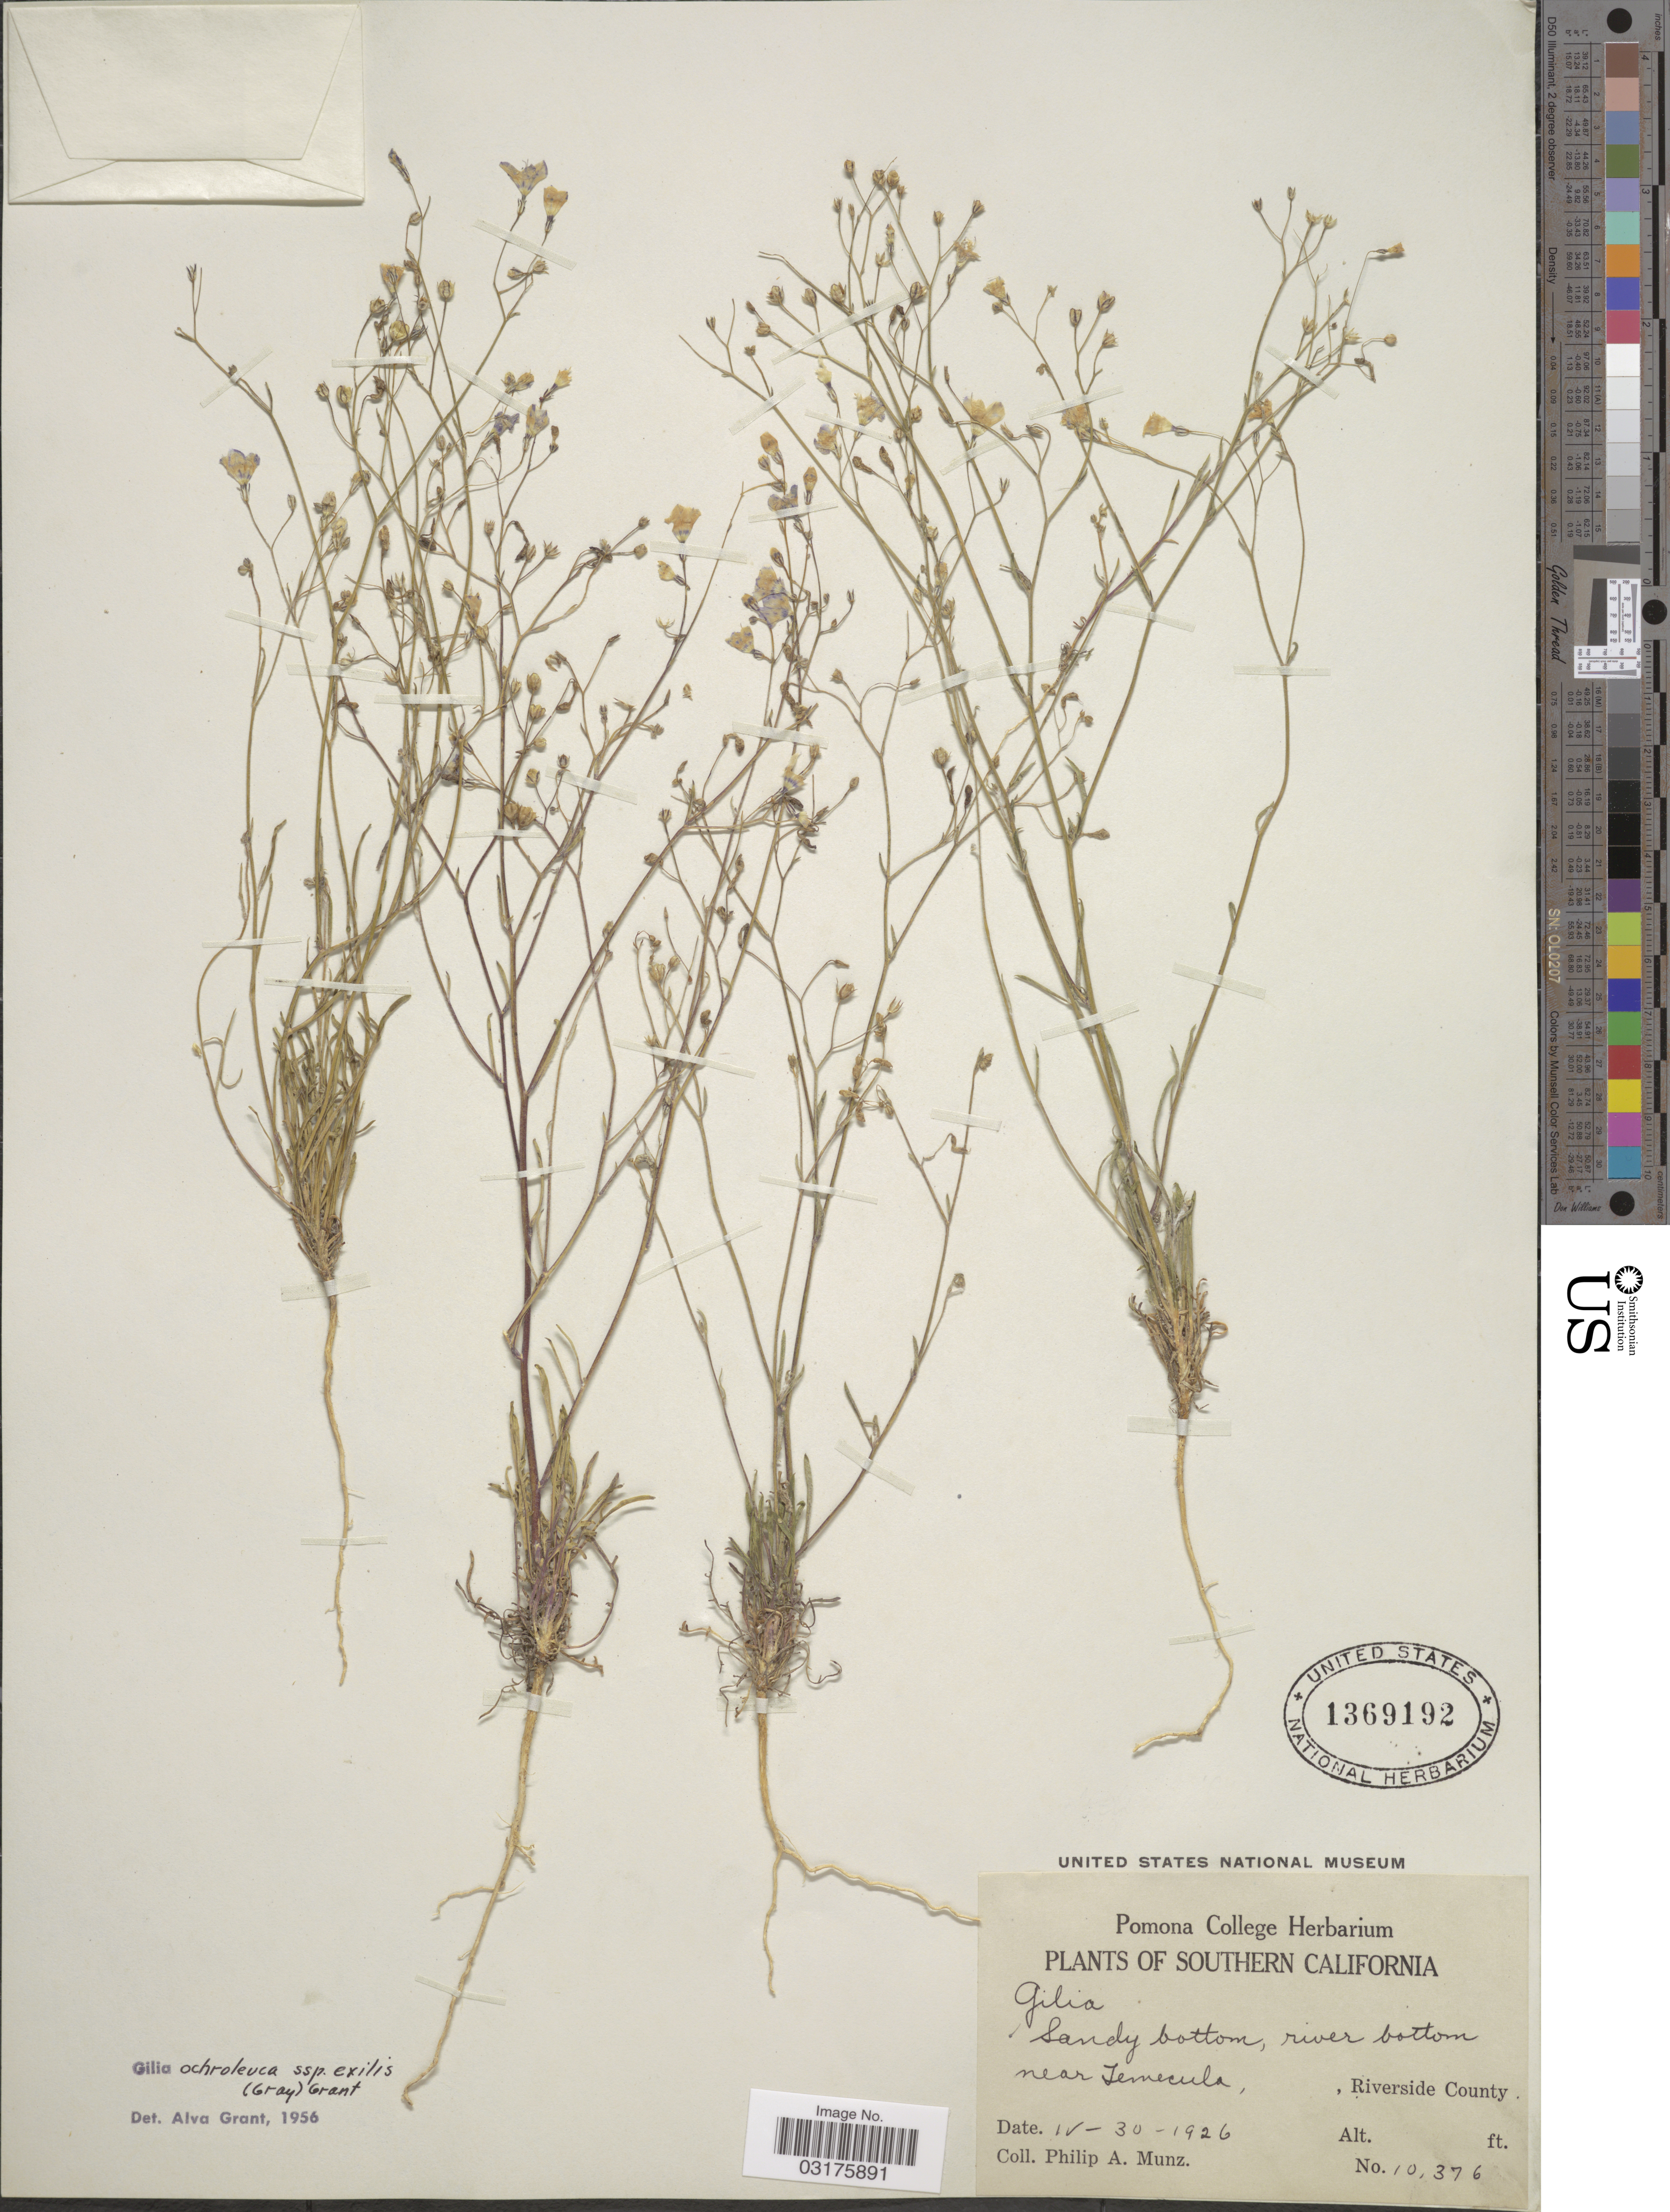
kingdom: Plantae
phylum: Tracheophyta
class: Magnoliopsida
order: Ericales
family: Polemoniaceae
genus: Gilia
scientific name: Gilia ochroleuca subsp. exilis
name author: M.E. Jones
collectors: P. A. Munz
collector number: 10376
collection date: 1926-04-30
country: United States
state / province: California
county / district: Riverside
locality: Southern California, near Temecula, Riverside County.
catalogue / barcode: US 1369192